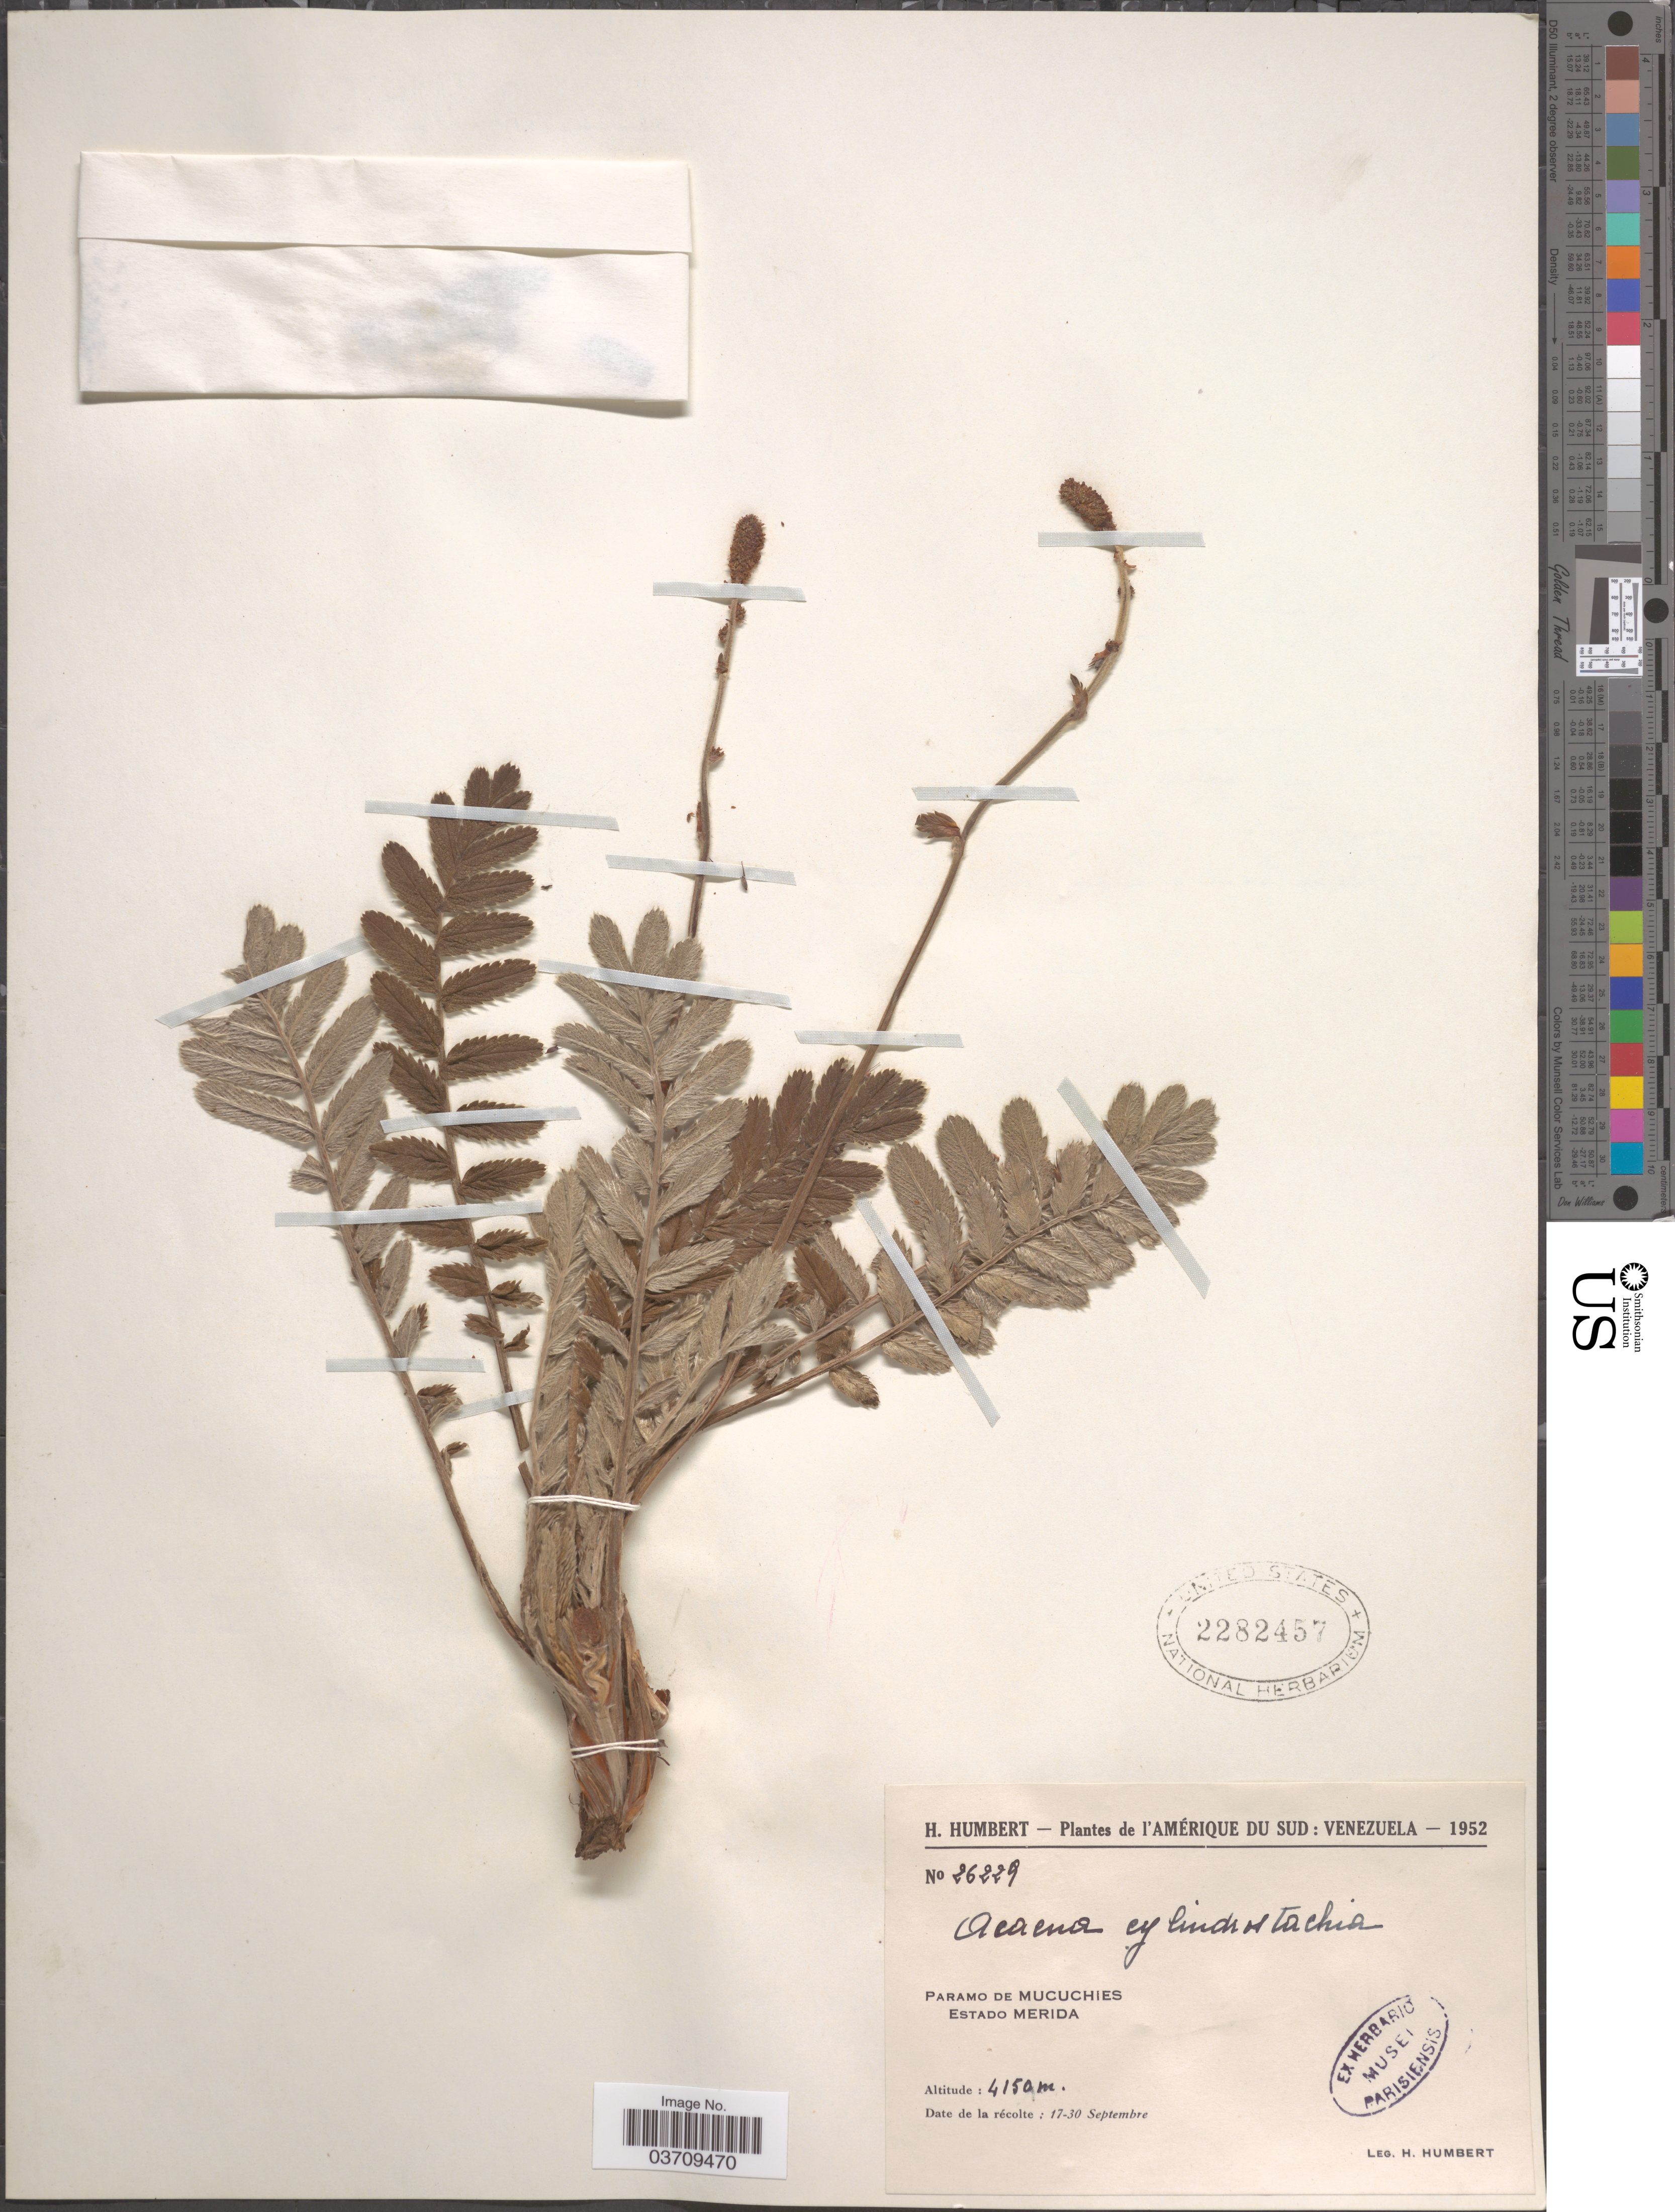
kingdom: Plantae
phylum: Tracheophyta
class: Magnoliopsida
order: Rosales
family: Rosaceae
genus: Acaena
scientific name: Acaena cylindristachya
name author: Ruiz & Pav.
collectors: H. Humbert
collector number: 26229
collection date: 1952-09-17/1952-09-30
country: Venezuela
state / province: Merida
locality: Paramo de Mucuchies.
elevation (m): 4150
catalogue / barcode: US 2282457